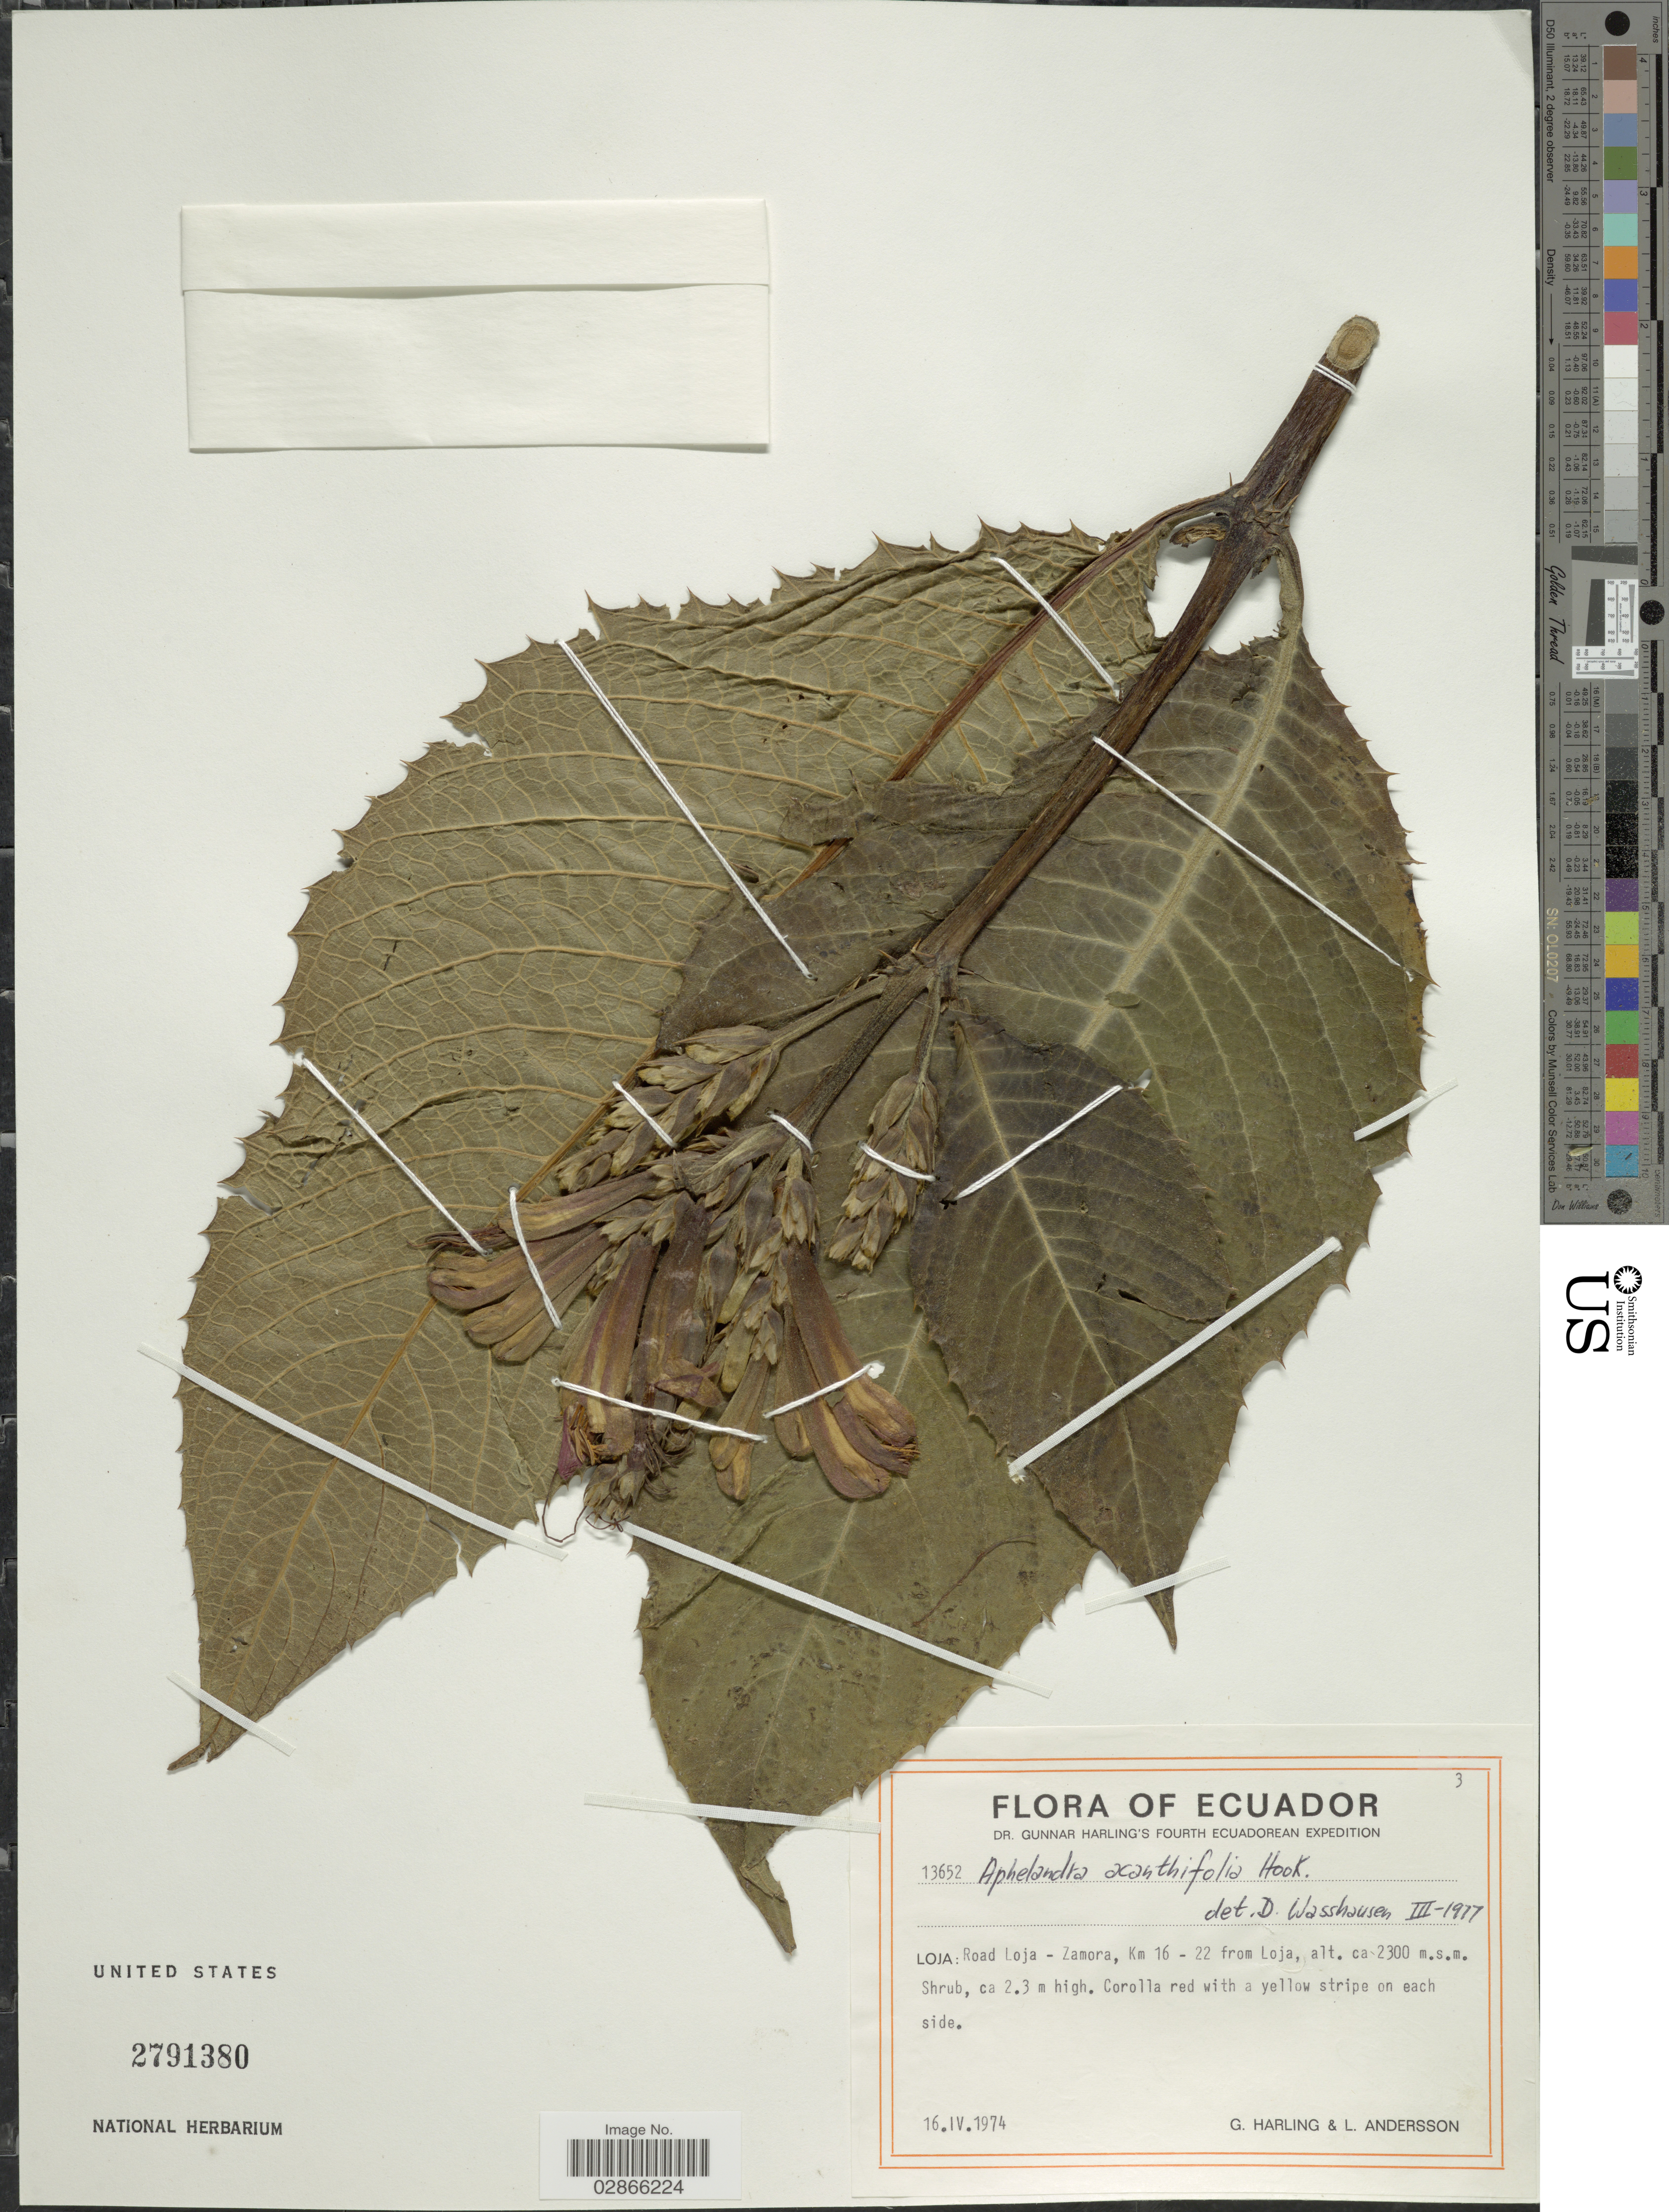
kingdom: Plantae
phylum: Tracheophyta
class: Magnoliopsida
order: Lamiales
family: Acanthaceae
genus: Aphelandra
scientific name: Aphelandra acanthifolia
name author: Hook.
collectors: G. Harling & L. Andersson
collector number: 13652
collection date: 1974-04-16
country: Ecuador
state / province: Loja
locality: Road Loja - Zamora, Km 16 - 22 from Loja.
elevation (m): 2300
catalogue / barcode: US 2791380